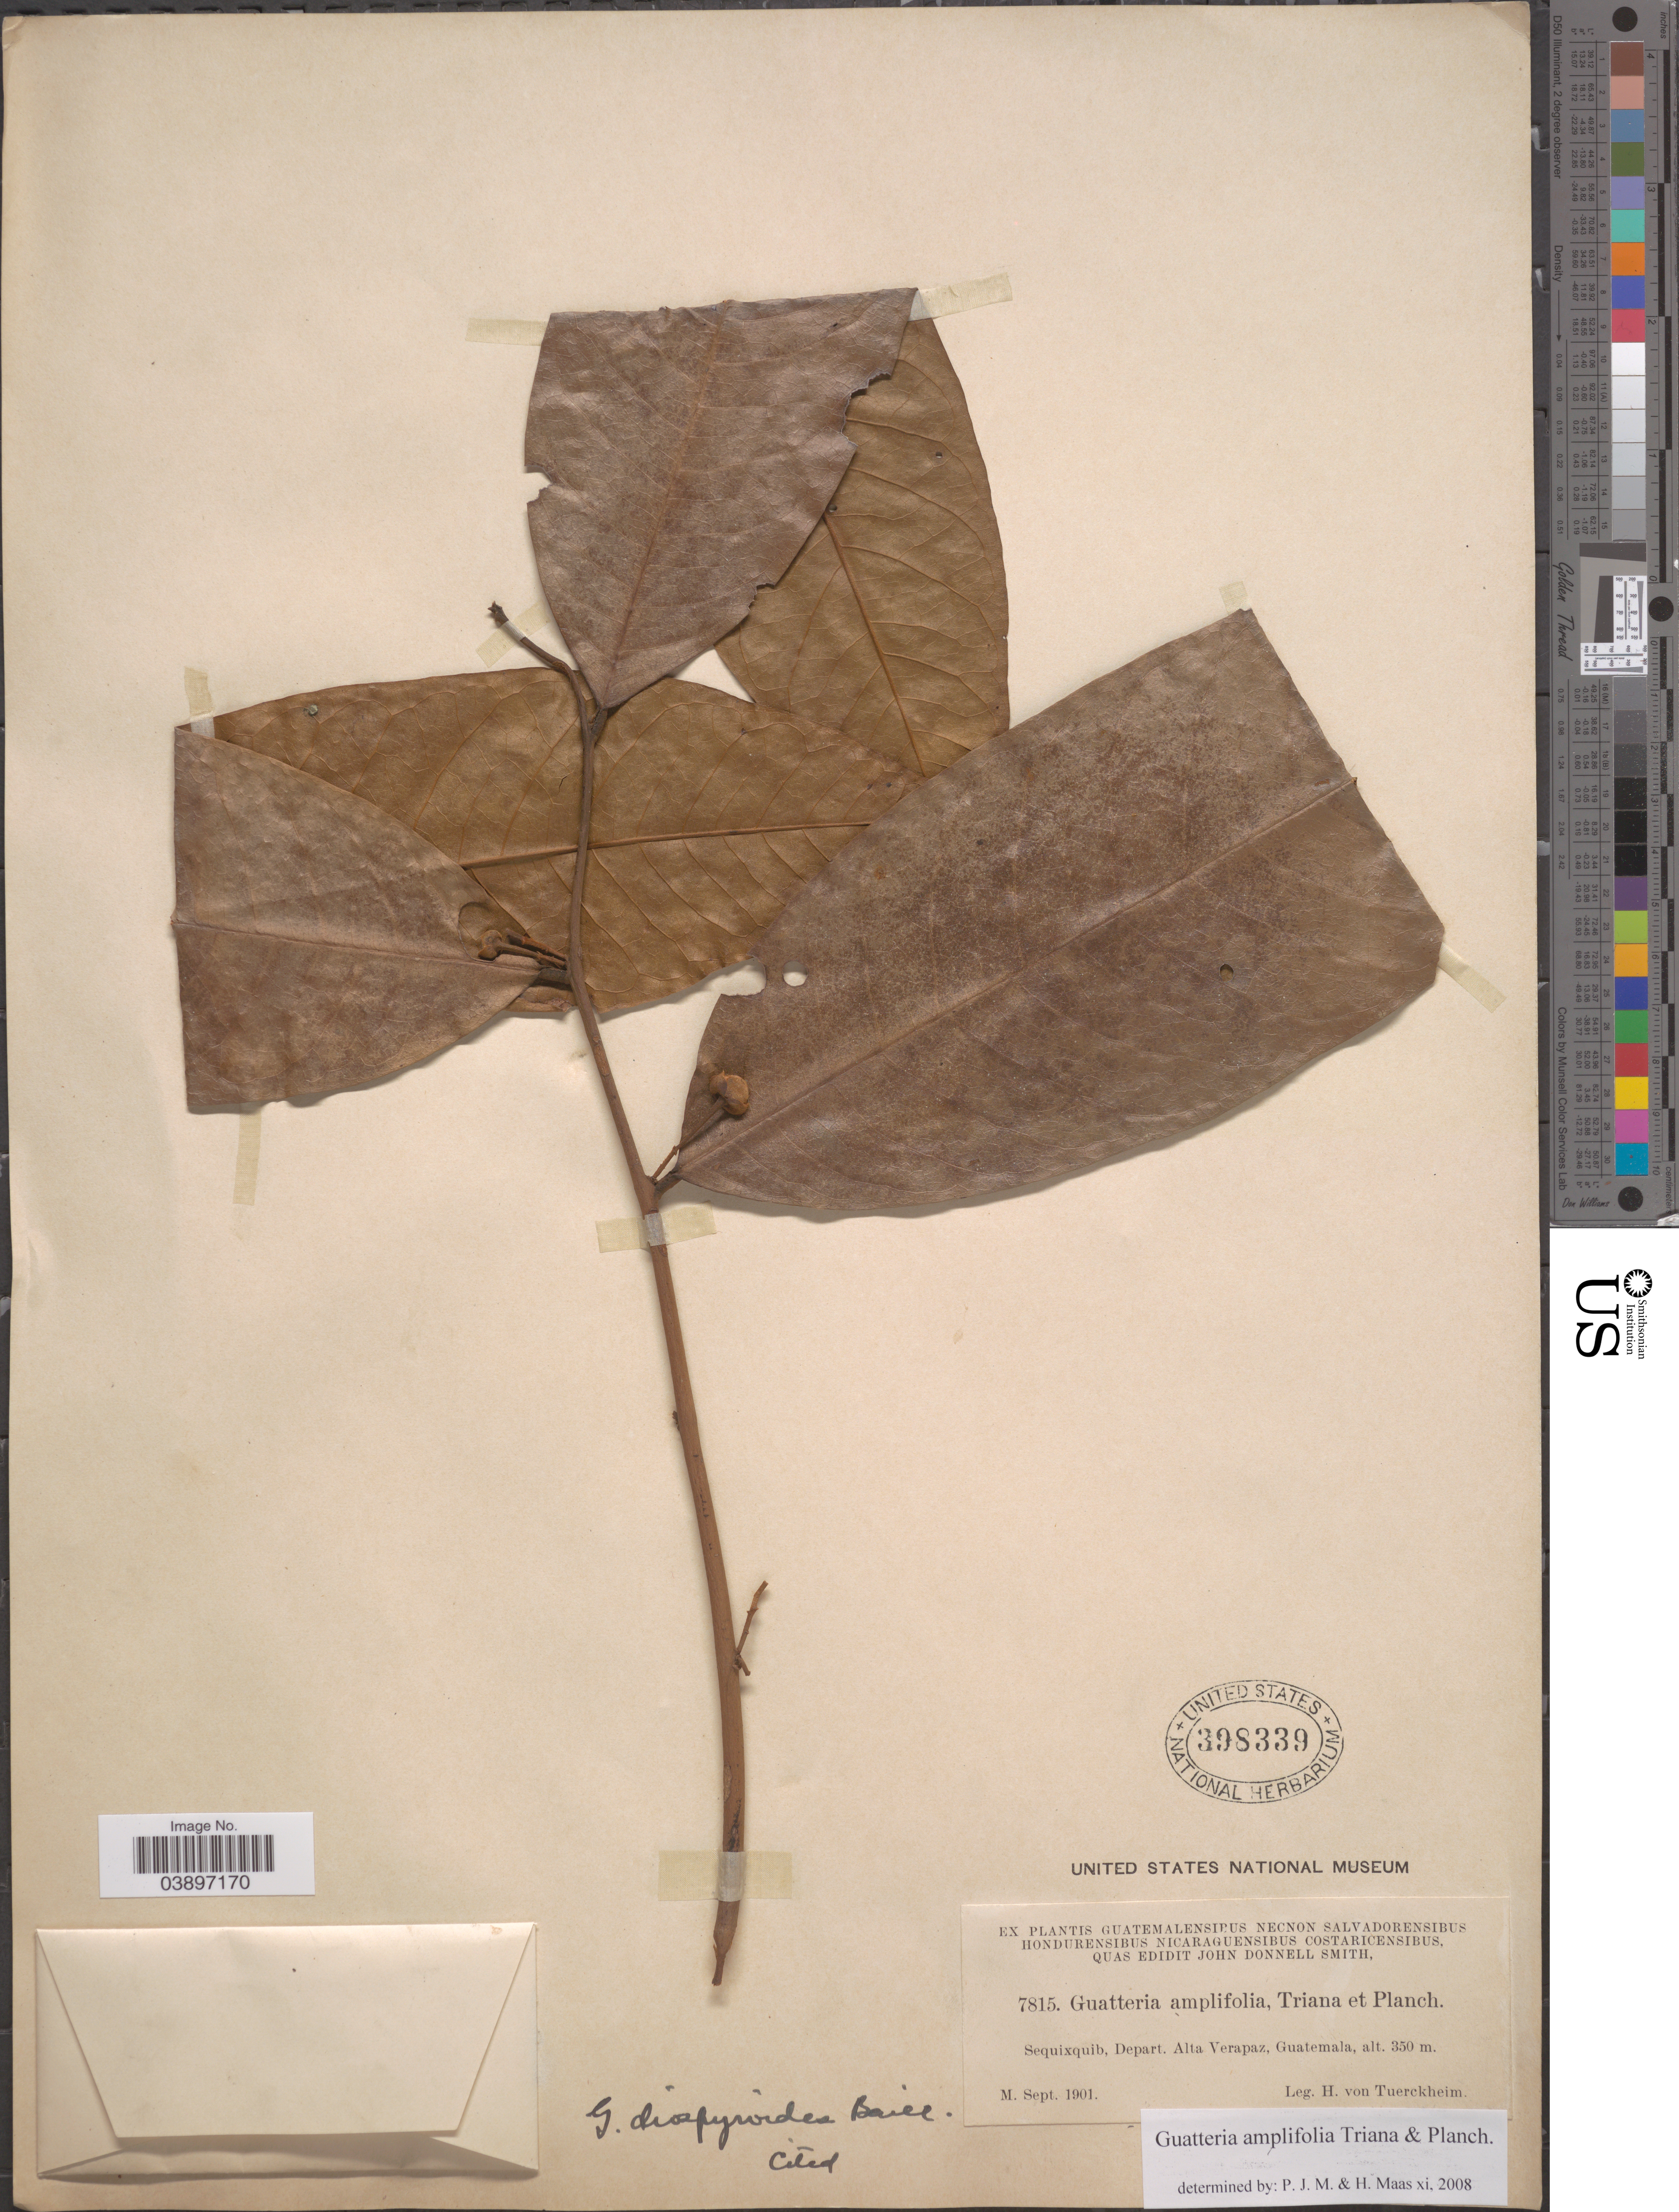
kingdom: Plantae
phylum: Tracheophyta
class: Magnoliopsida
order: Magnoliales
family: Annonaceae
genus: Guatteria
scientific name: Guatteria amplifolia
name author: Triana & Planch.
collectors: H. von Türckheim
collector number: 7815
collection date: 1901-09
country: Guatemala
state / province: Alta Verapaz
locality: Sequixquib, Depart. Alta Verapaz.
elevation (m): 350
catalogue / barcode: US 398339